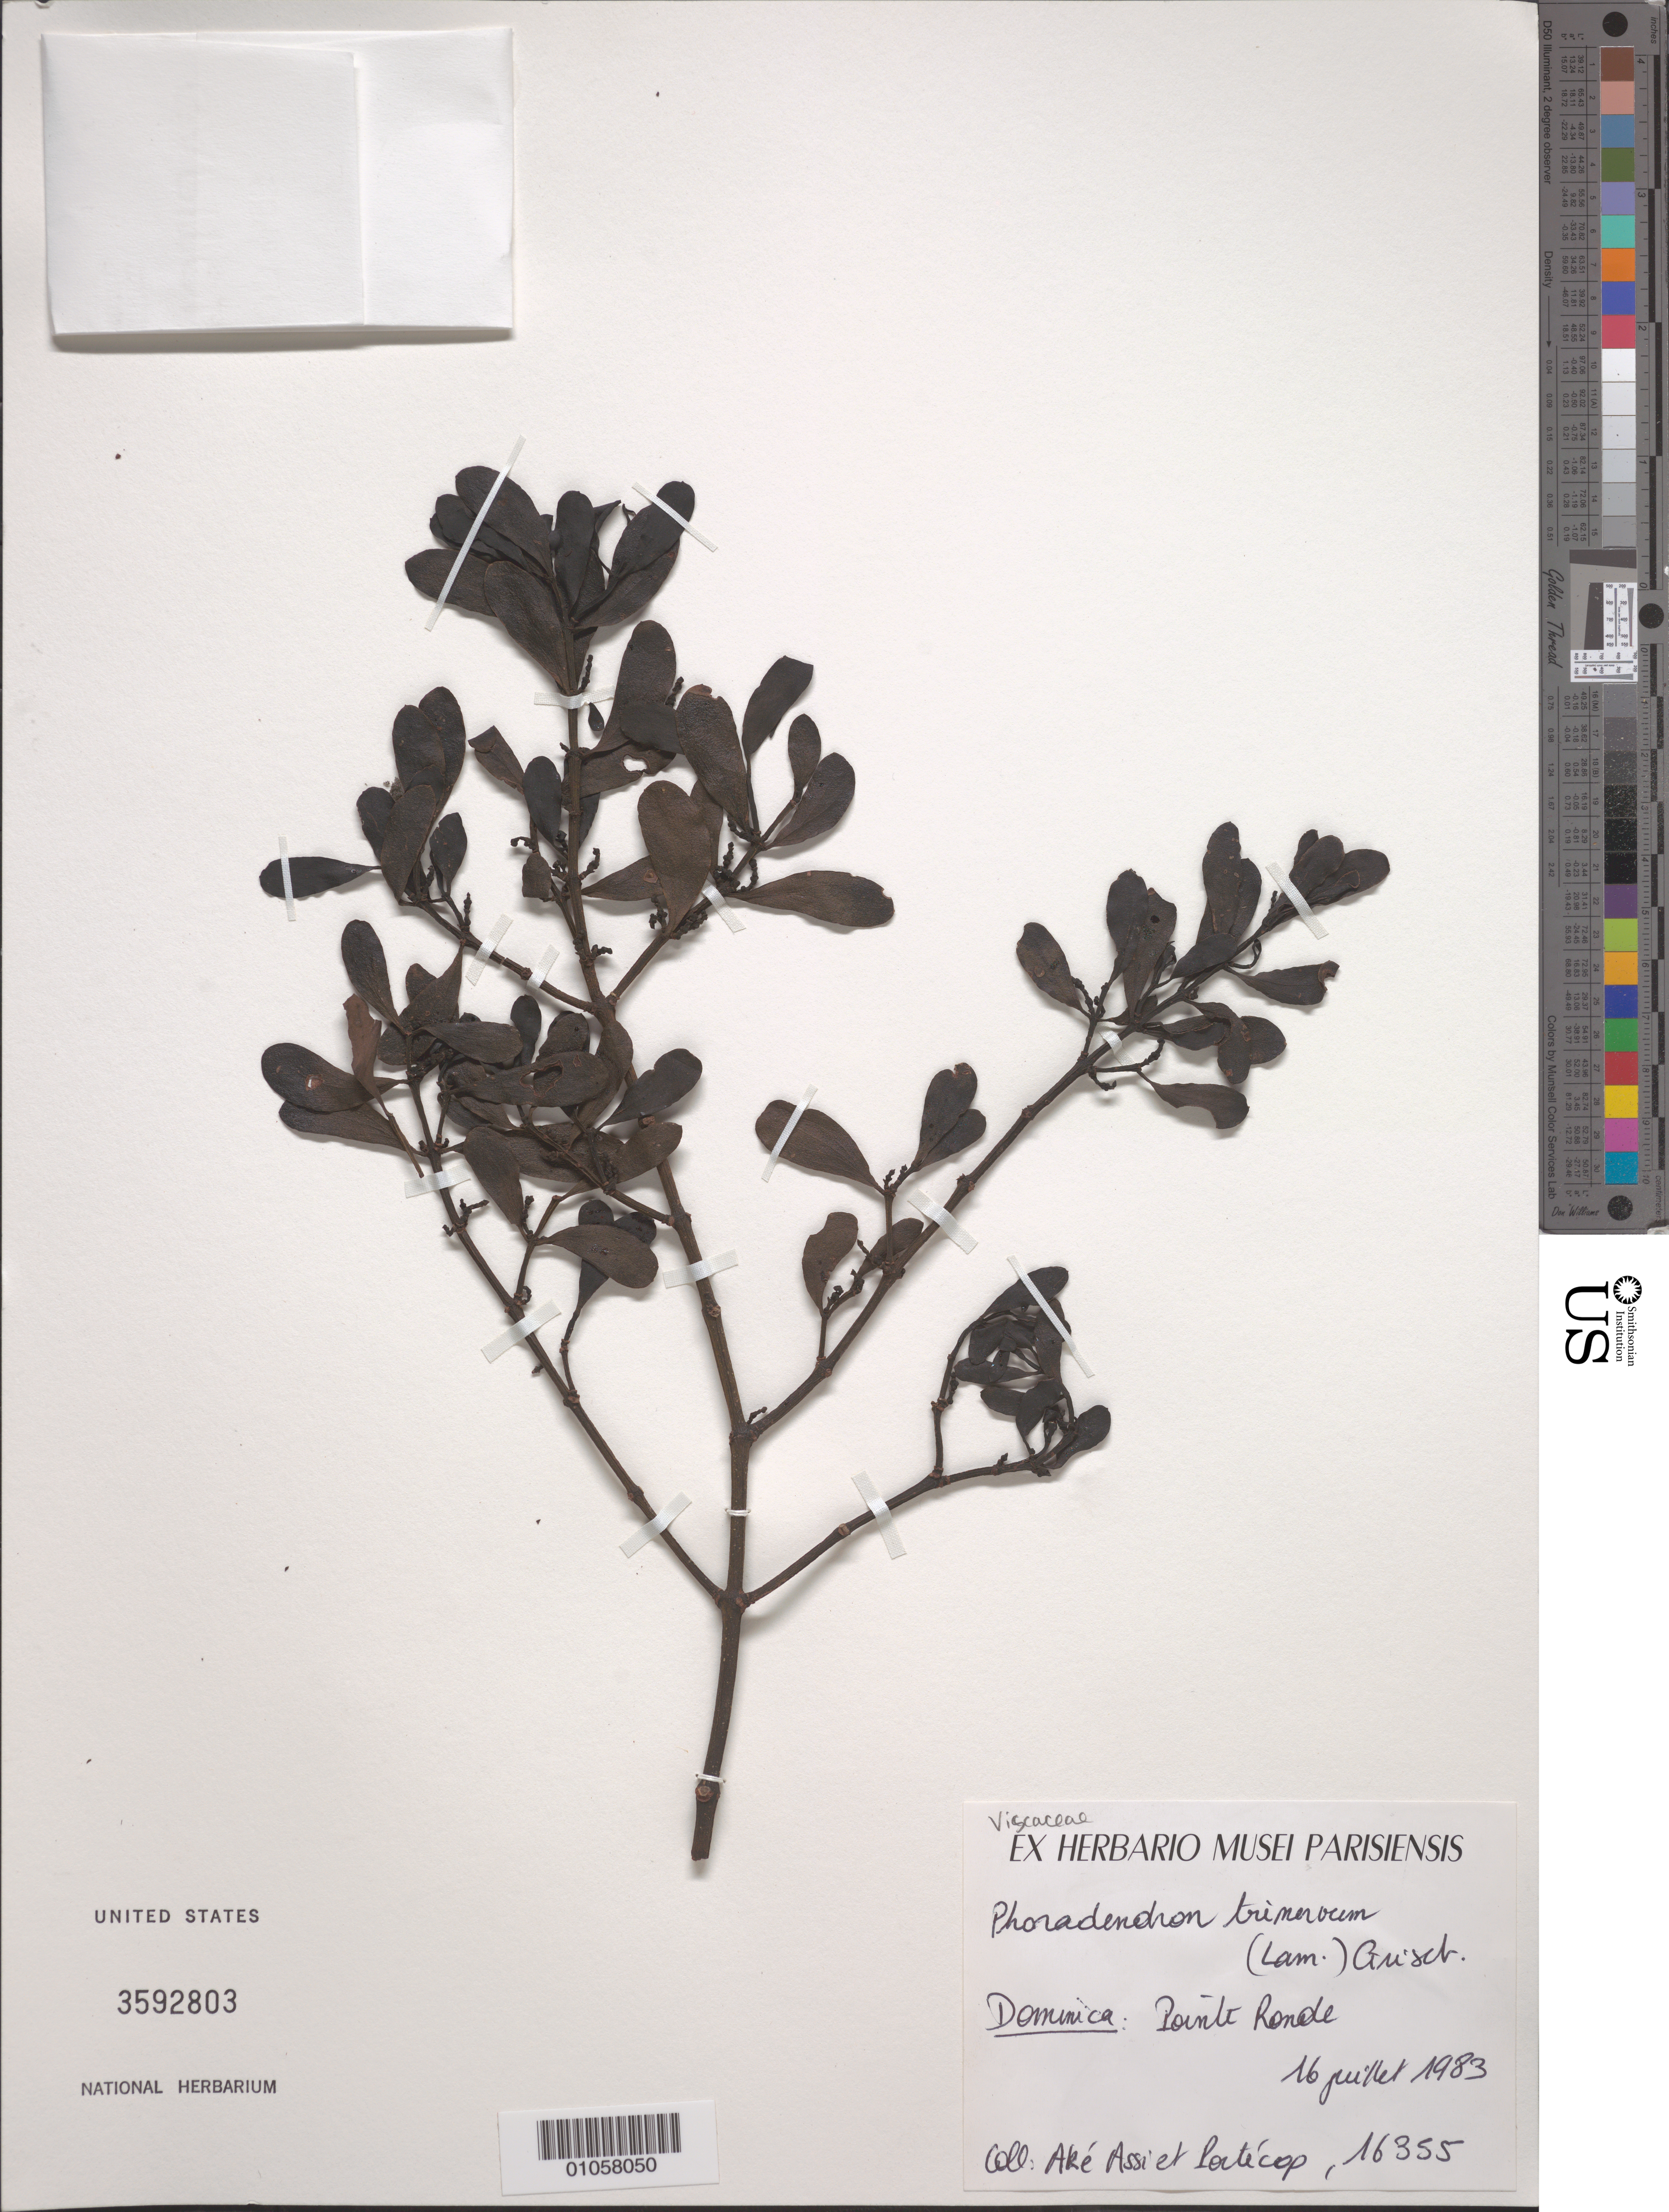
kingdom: Plantae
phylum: Tracheophyta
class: Magnoliopsida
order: Santalales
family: Viscaceae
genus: Phoradendron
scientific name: Phoradendron trinervium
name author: (Lam.) Griseb.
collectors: A. Ake & -. Portecop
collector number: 16355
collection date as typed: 16 Jul 1983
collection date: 1983-07-16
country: Dominica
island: Dominica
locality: Pointe Rounde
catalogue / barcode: US 3592803